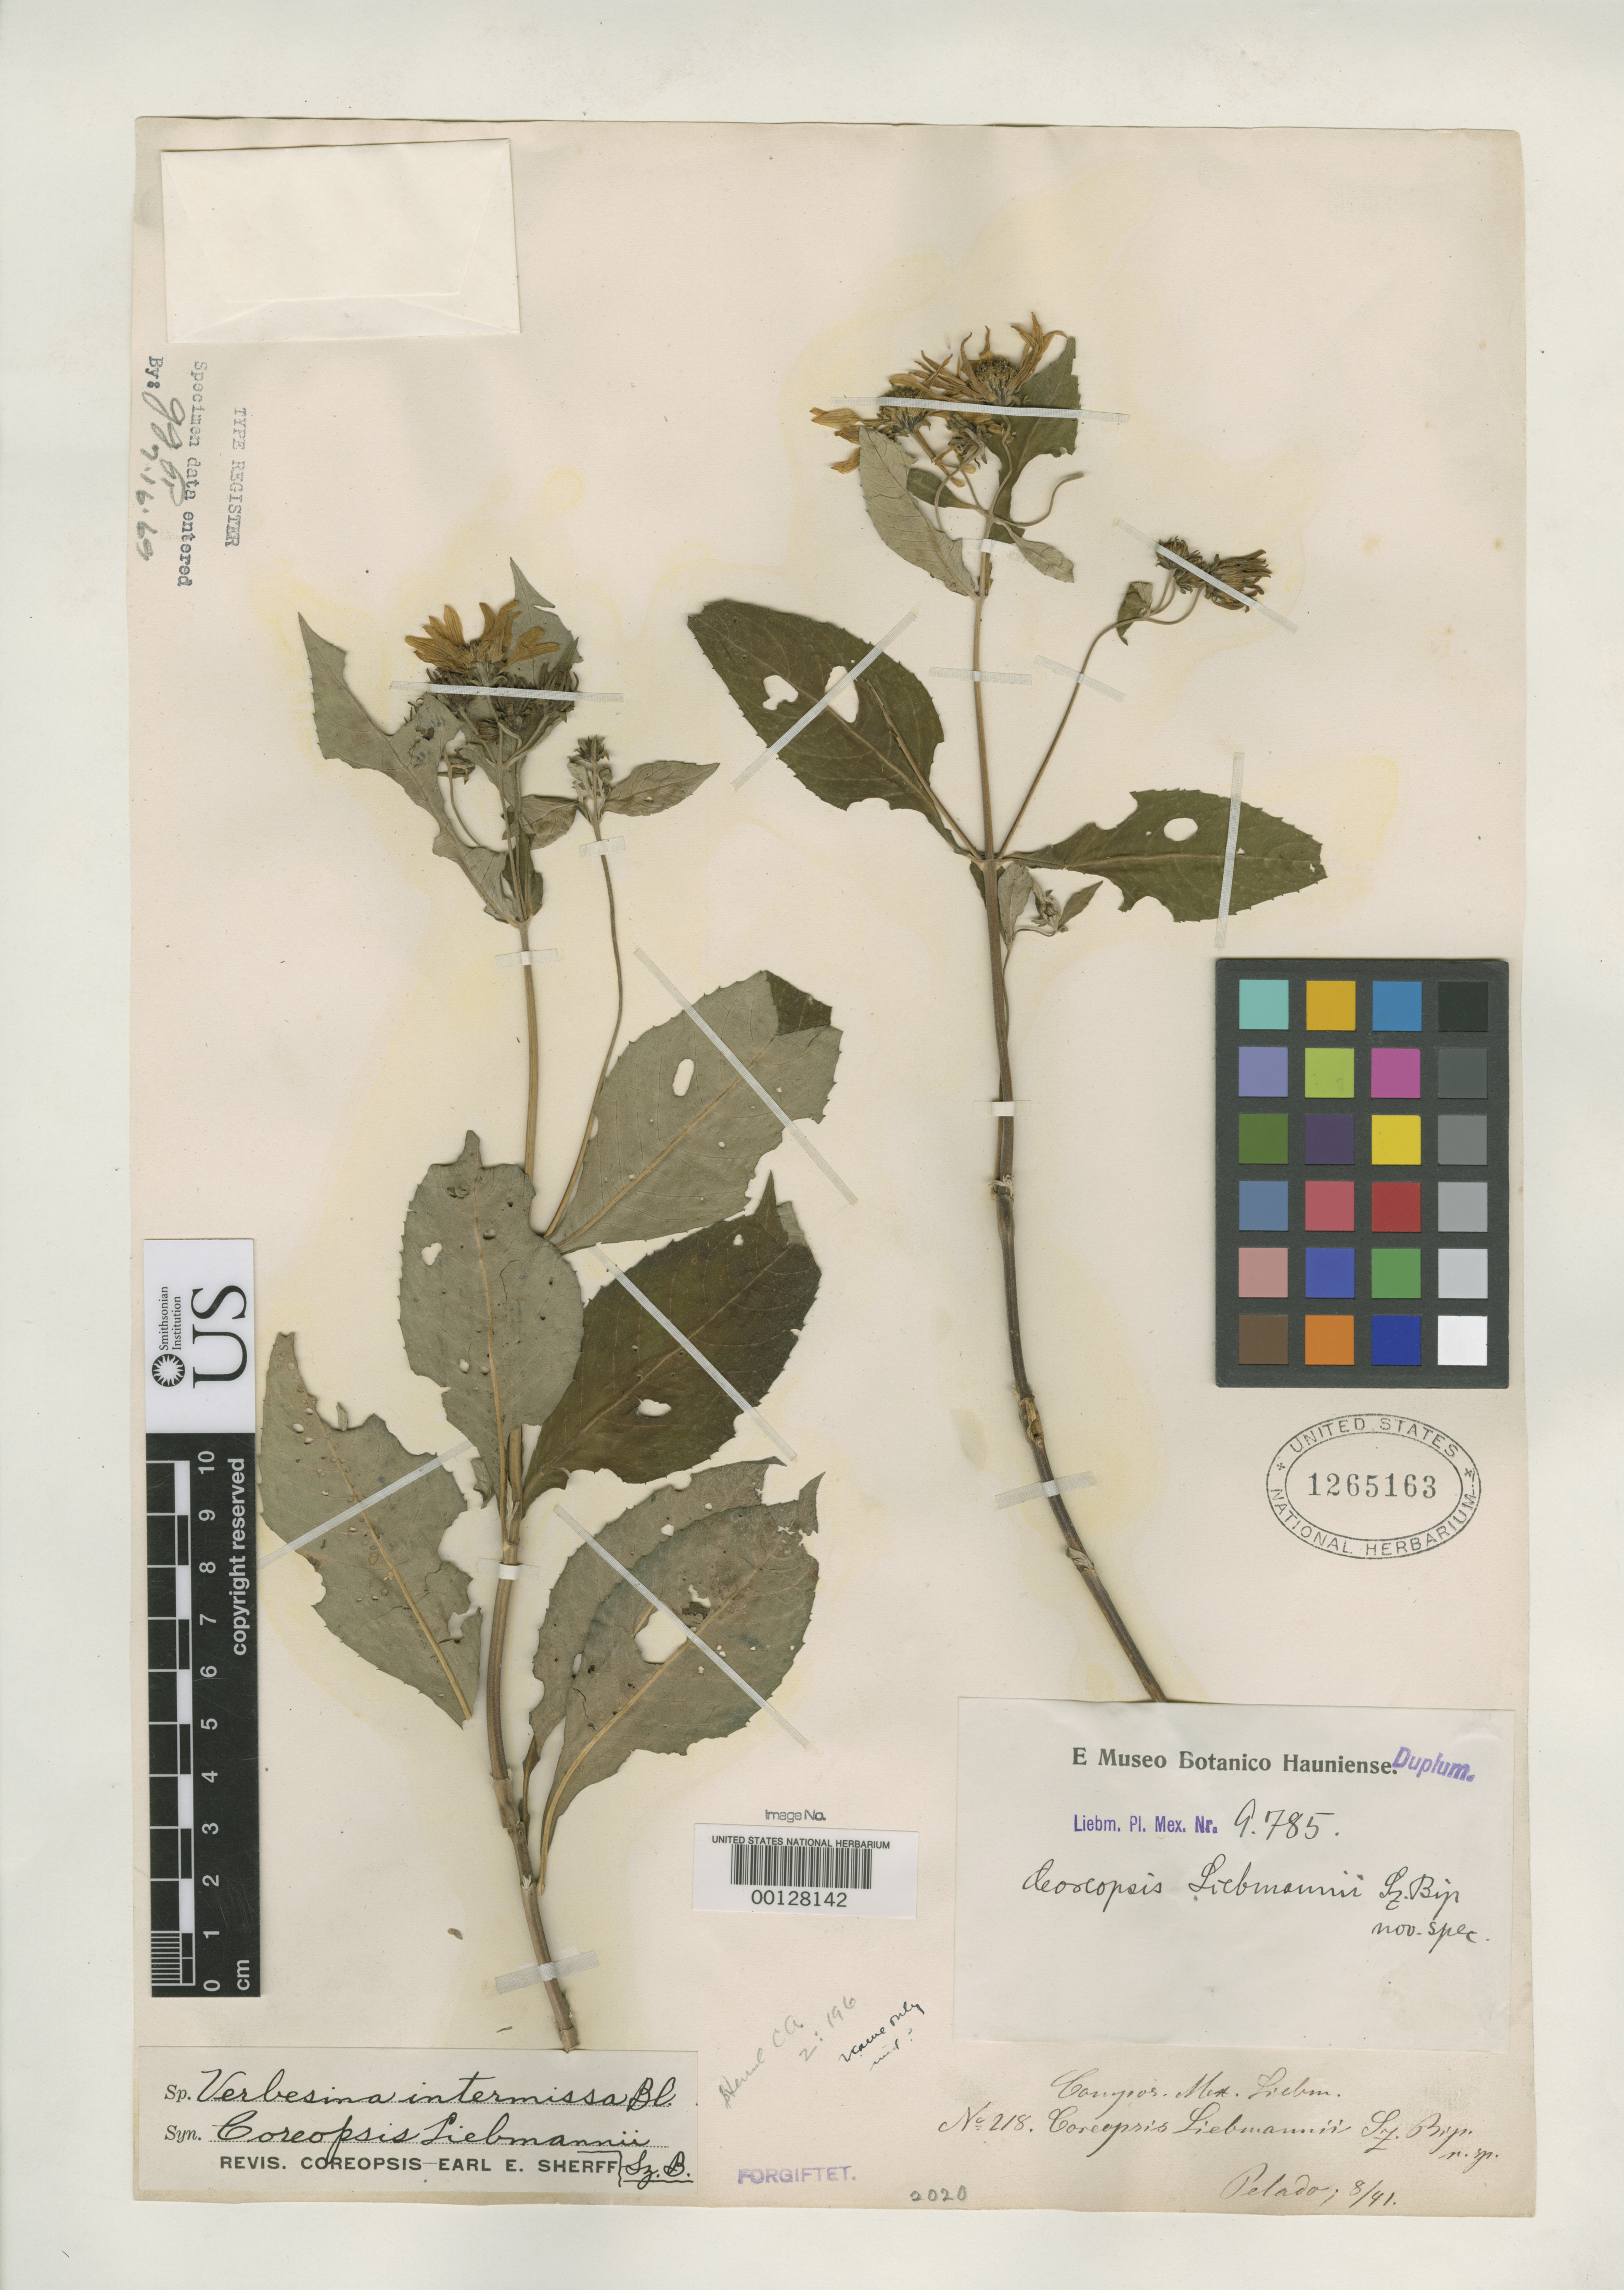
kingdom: Plantae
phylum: Tracheophyta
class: Magnoliopsida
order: Asterales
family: Asteraceae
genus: Coreopsis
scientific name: Coreopsis liebmannii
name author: Sch. Bip. ex Klatt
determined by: Sherff, E. E.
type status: Isotype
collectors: F. M. Liebmann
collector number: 9785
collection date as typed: Aug 1841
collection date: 1841-08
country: Mexico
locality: Pelado.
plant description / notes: Also a type of Verbesina intermissa S.F. Blake, nom. nov.; Replacement name based on Coreopsis liebmannii Sch. Bip. ex Klatt, non Verbesina liebmannii Sch. Bip.; Also a type of Coreopsis liebmannii Sch. Bip. ex Klatt (non Verbesina liebmannii Sch. Bip.)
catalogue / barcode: US 1265163